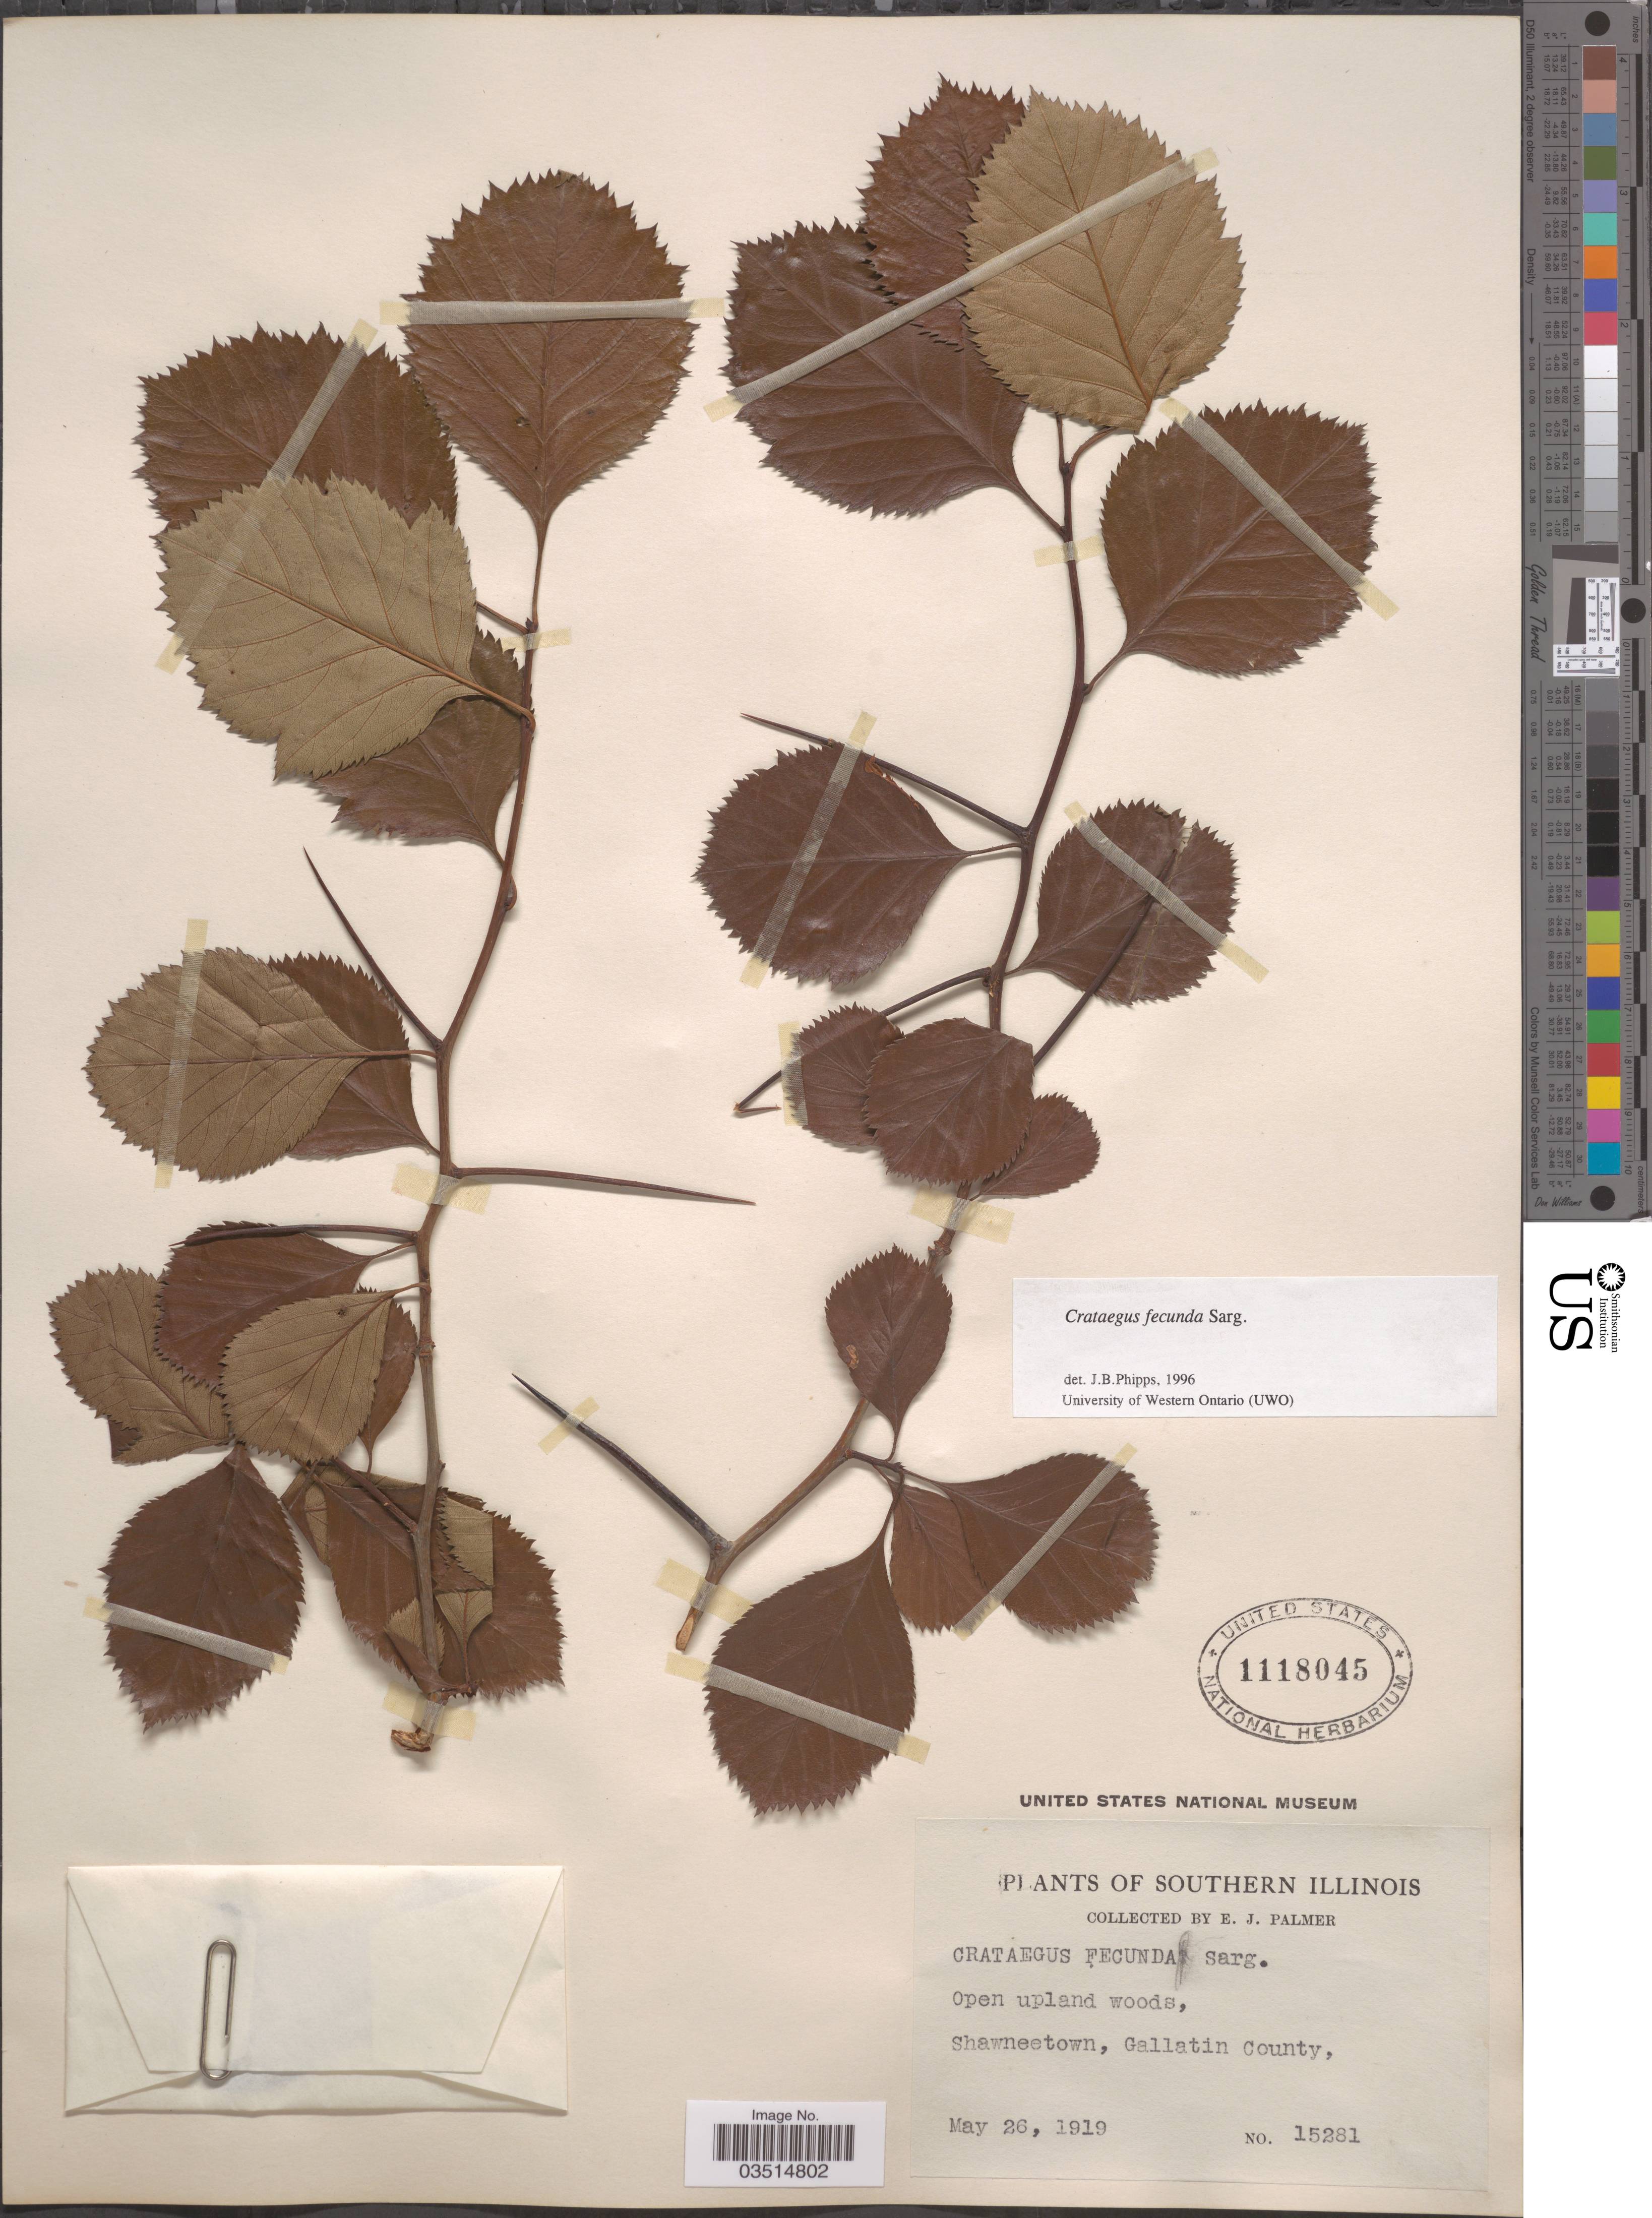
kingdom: Plantae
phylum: Tracheophyta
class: Magnoliopsida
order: Rosales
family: Rosaceae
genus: Crataegus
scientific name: Crataegus fecunda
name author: Sarg.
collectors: E. J. Palmer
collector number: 15281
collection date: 1919-05-26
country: United States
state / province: Illinois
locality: Southern Illinois. Shawneetown, Gallatin County.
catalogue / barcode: US 1118045